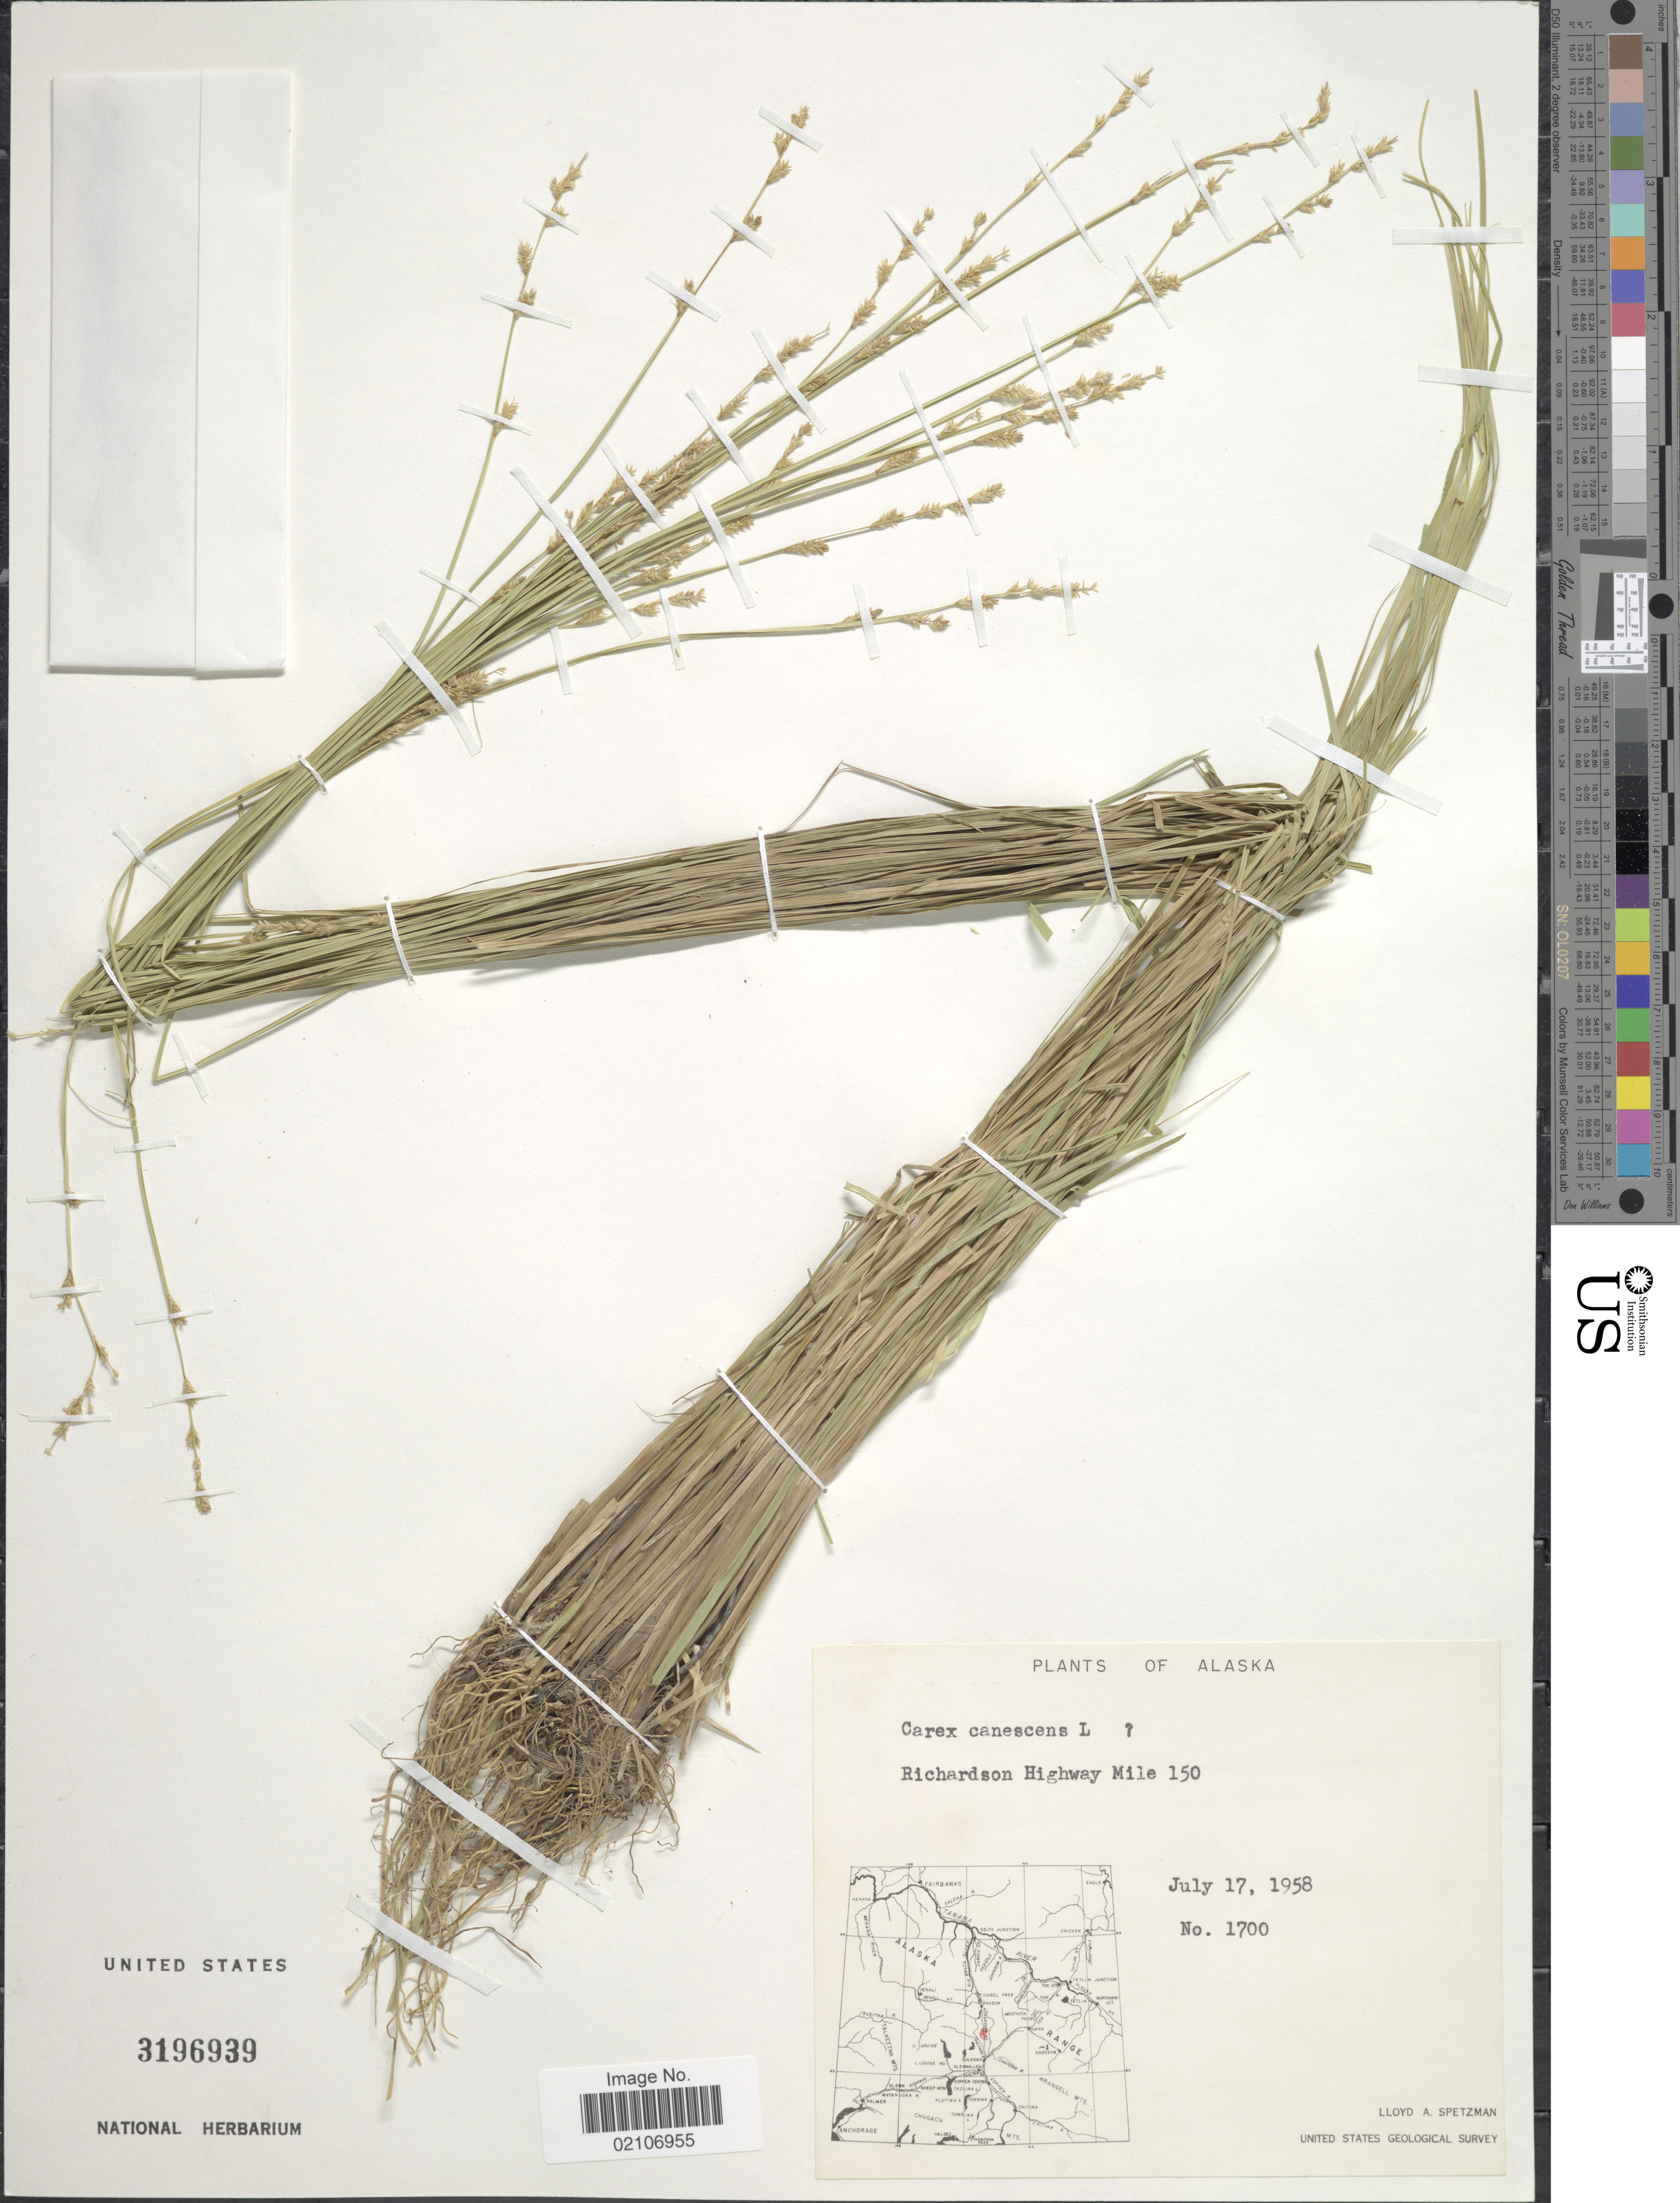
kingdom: Plantae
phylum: Tracheophyta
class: Liliopsida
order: Poales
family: Cyperaceae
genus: Carex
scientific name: Carex canescens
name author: L.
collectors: L. Spetzman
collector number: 1700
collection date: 1958-07-17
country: United States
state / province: Alaska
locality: Alaska. Richardson Highway Mile.150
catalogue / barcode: US 3196939